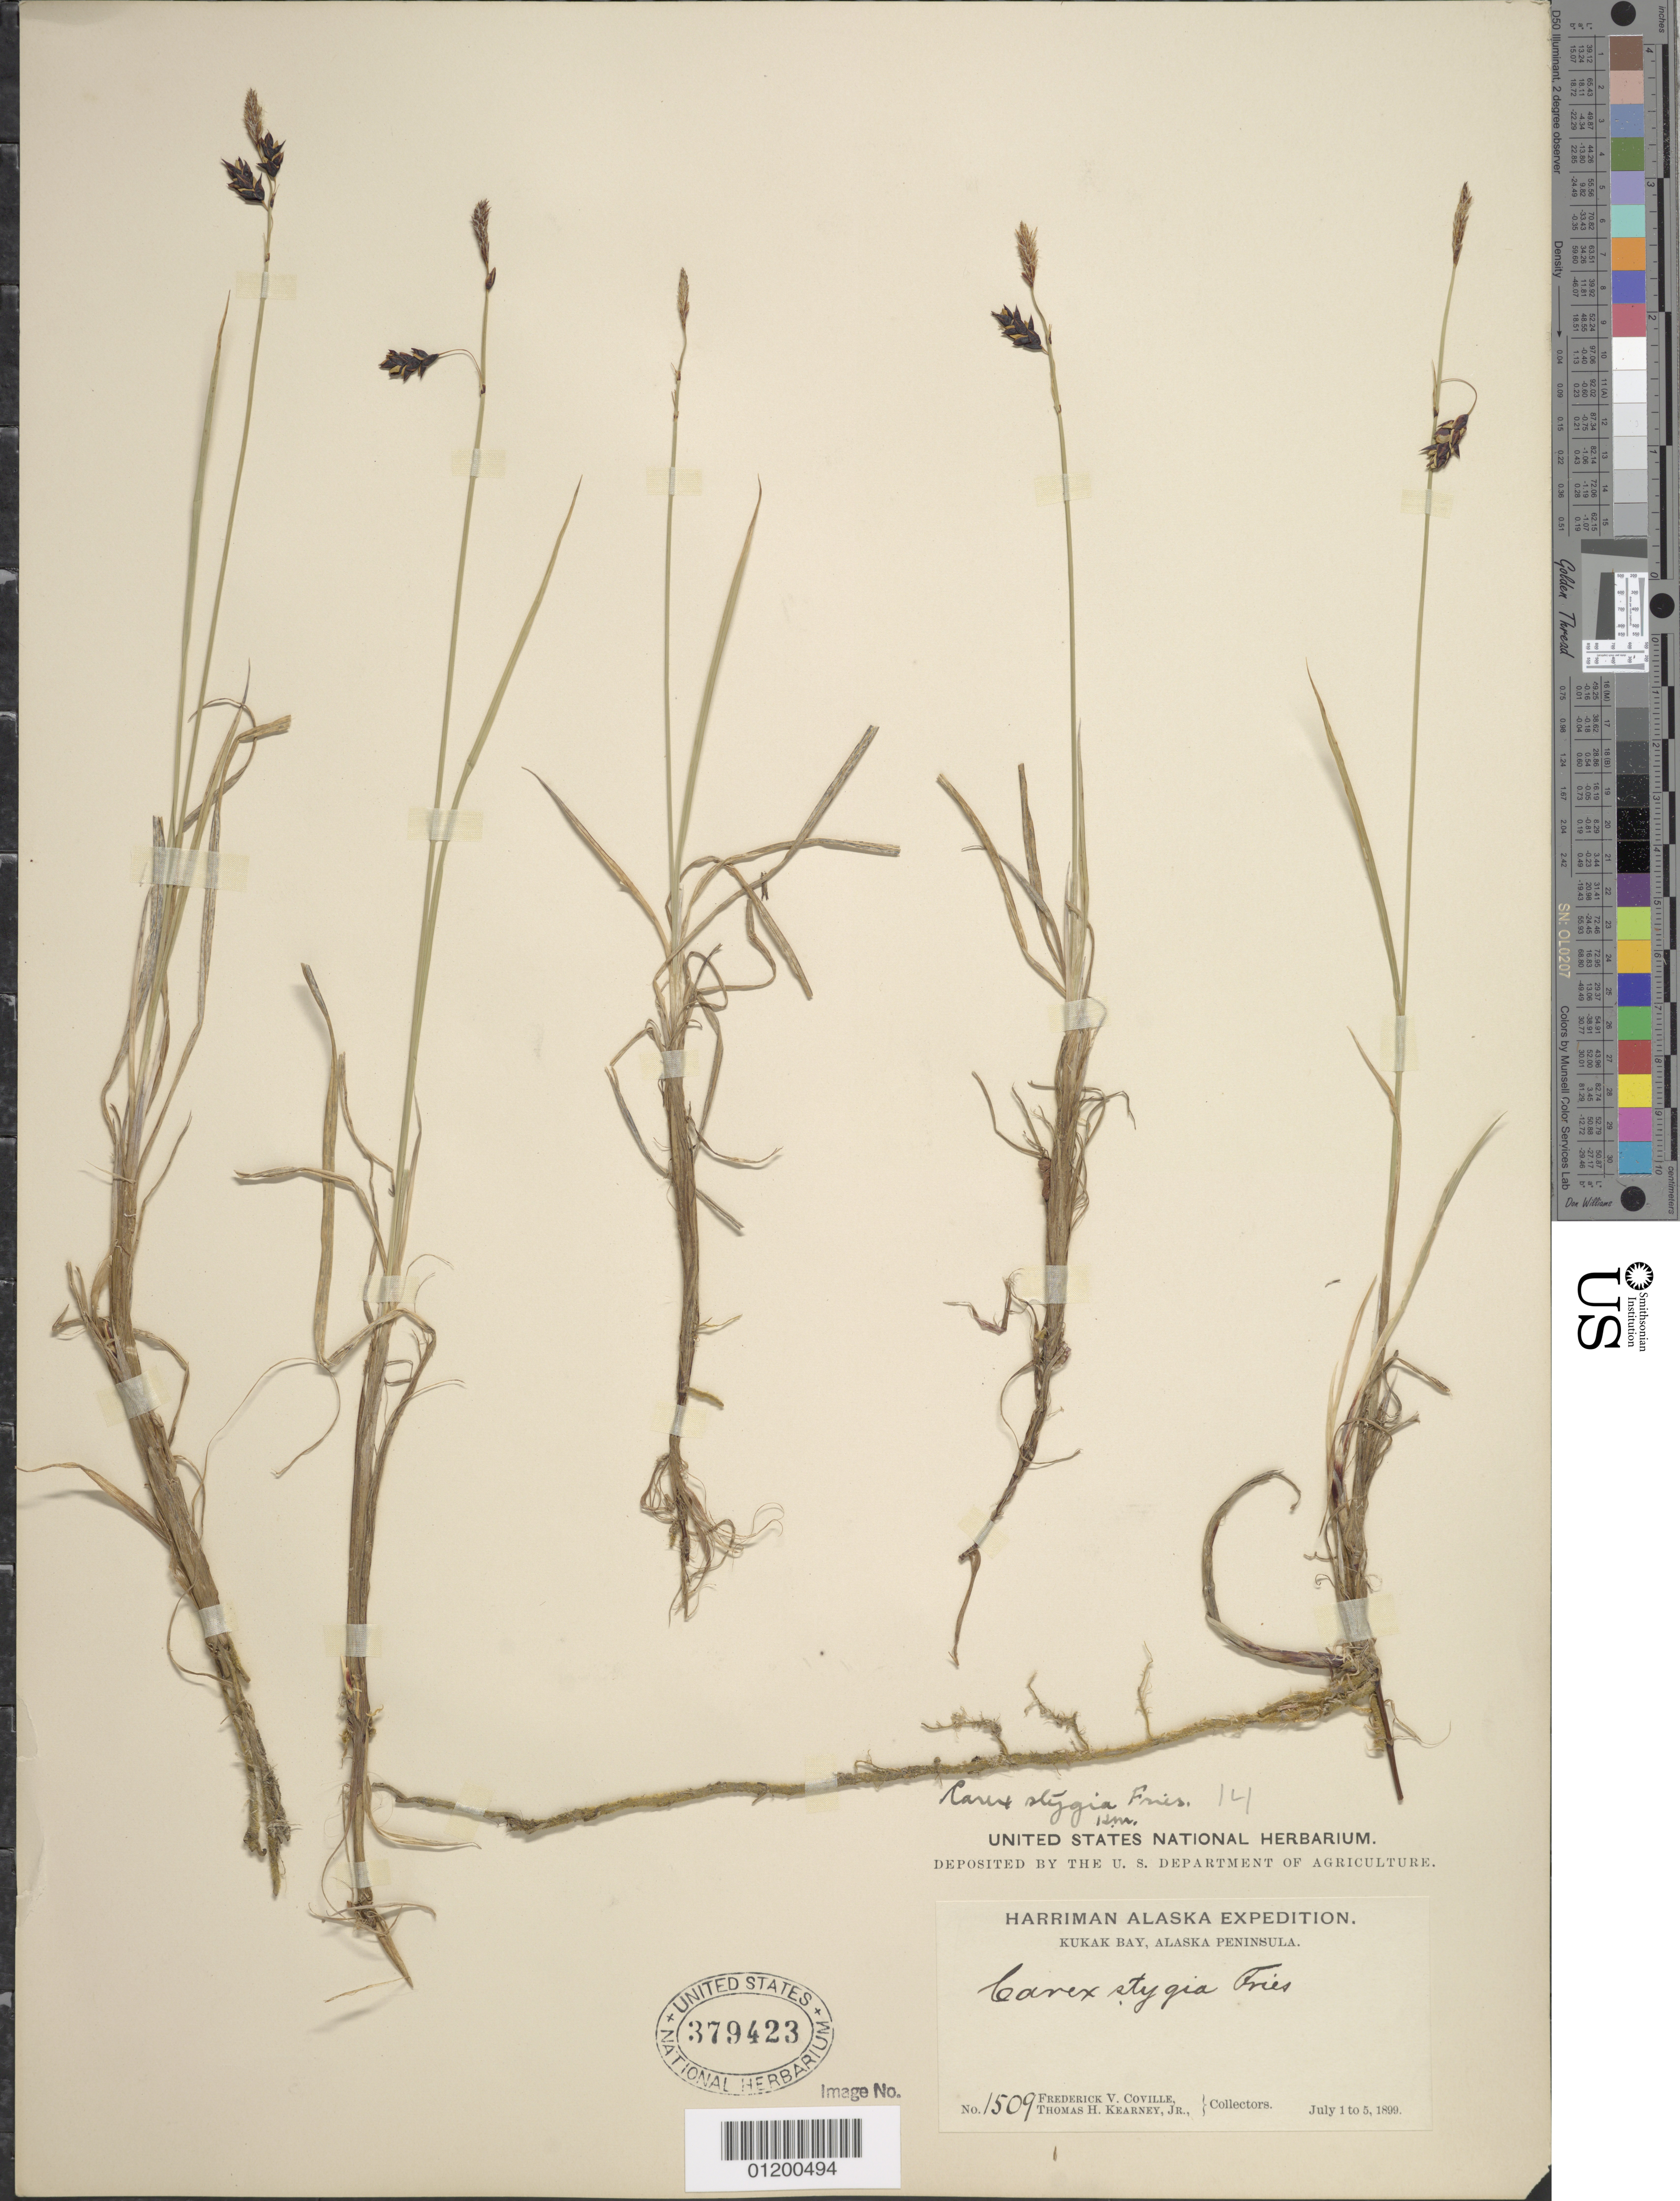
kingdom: Plantae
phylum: Tracheophyta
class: Liliopsida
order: Poales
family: Cyperaceae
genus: Carex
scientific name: Carex x stygia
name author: Fr.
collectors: F. V. Coville & F. Funston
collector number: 1509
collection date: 1899-07-01/1899-07-05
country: United States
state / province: Alaska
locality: Kukak Bay, Alaska Peninsula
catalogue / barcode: US 379423